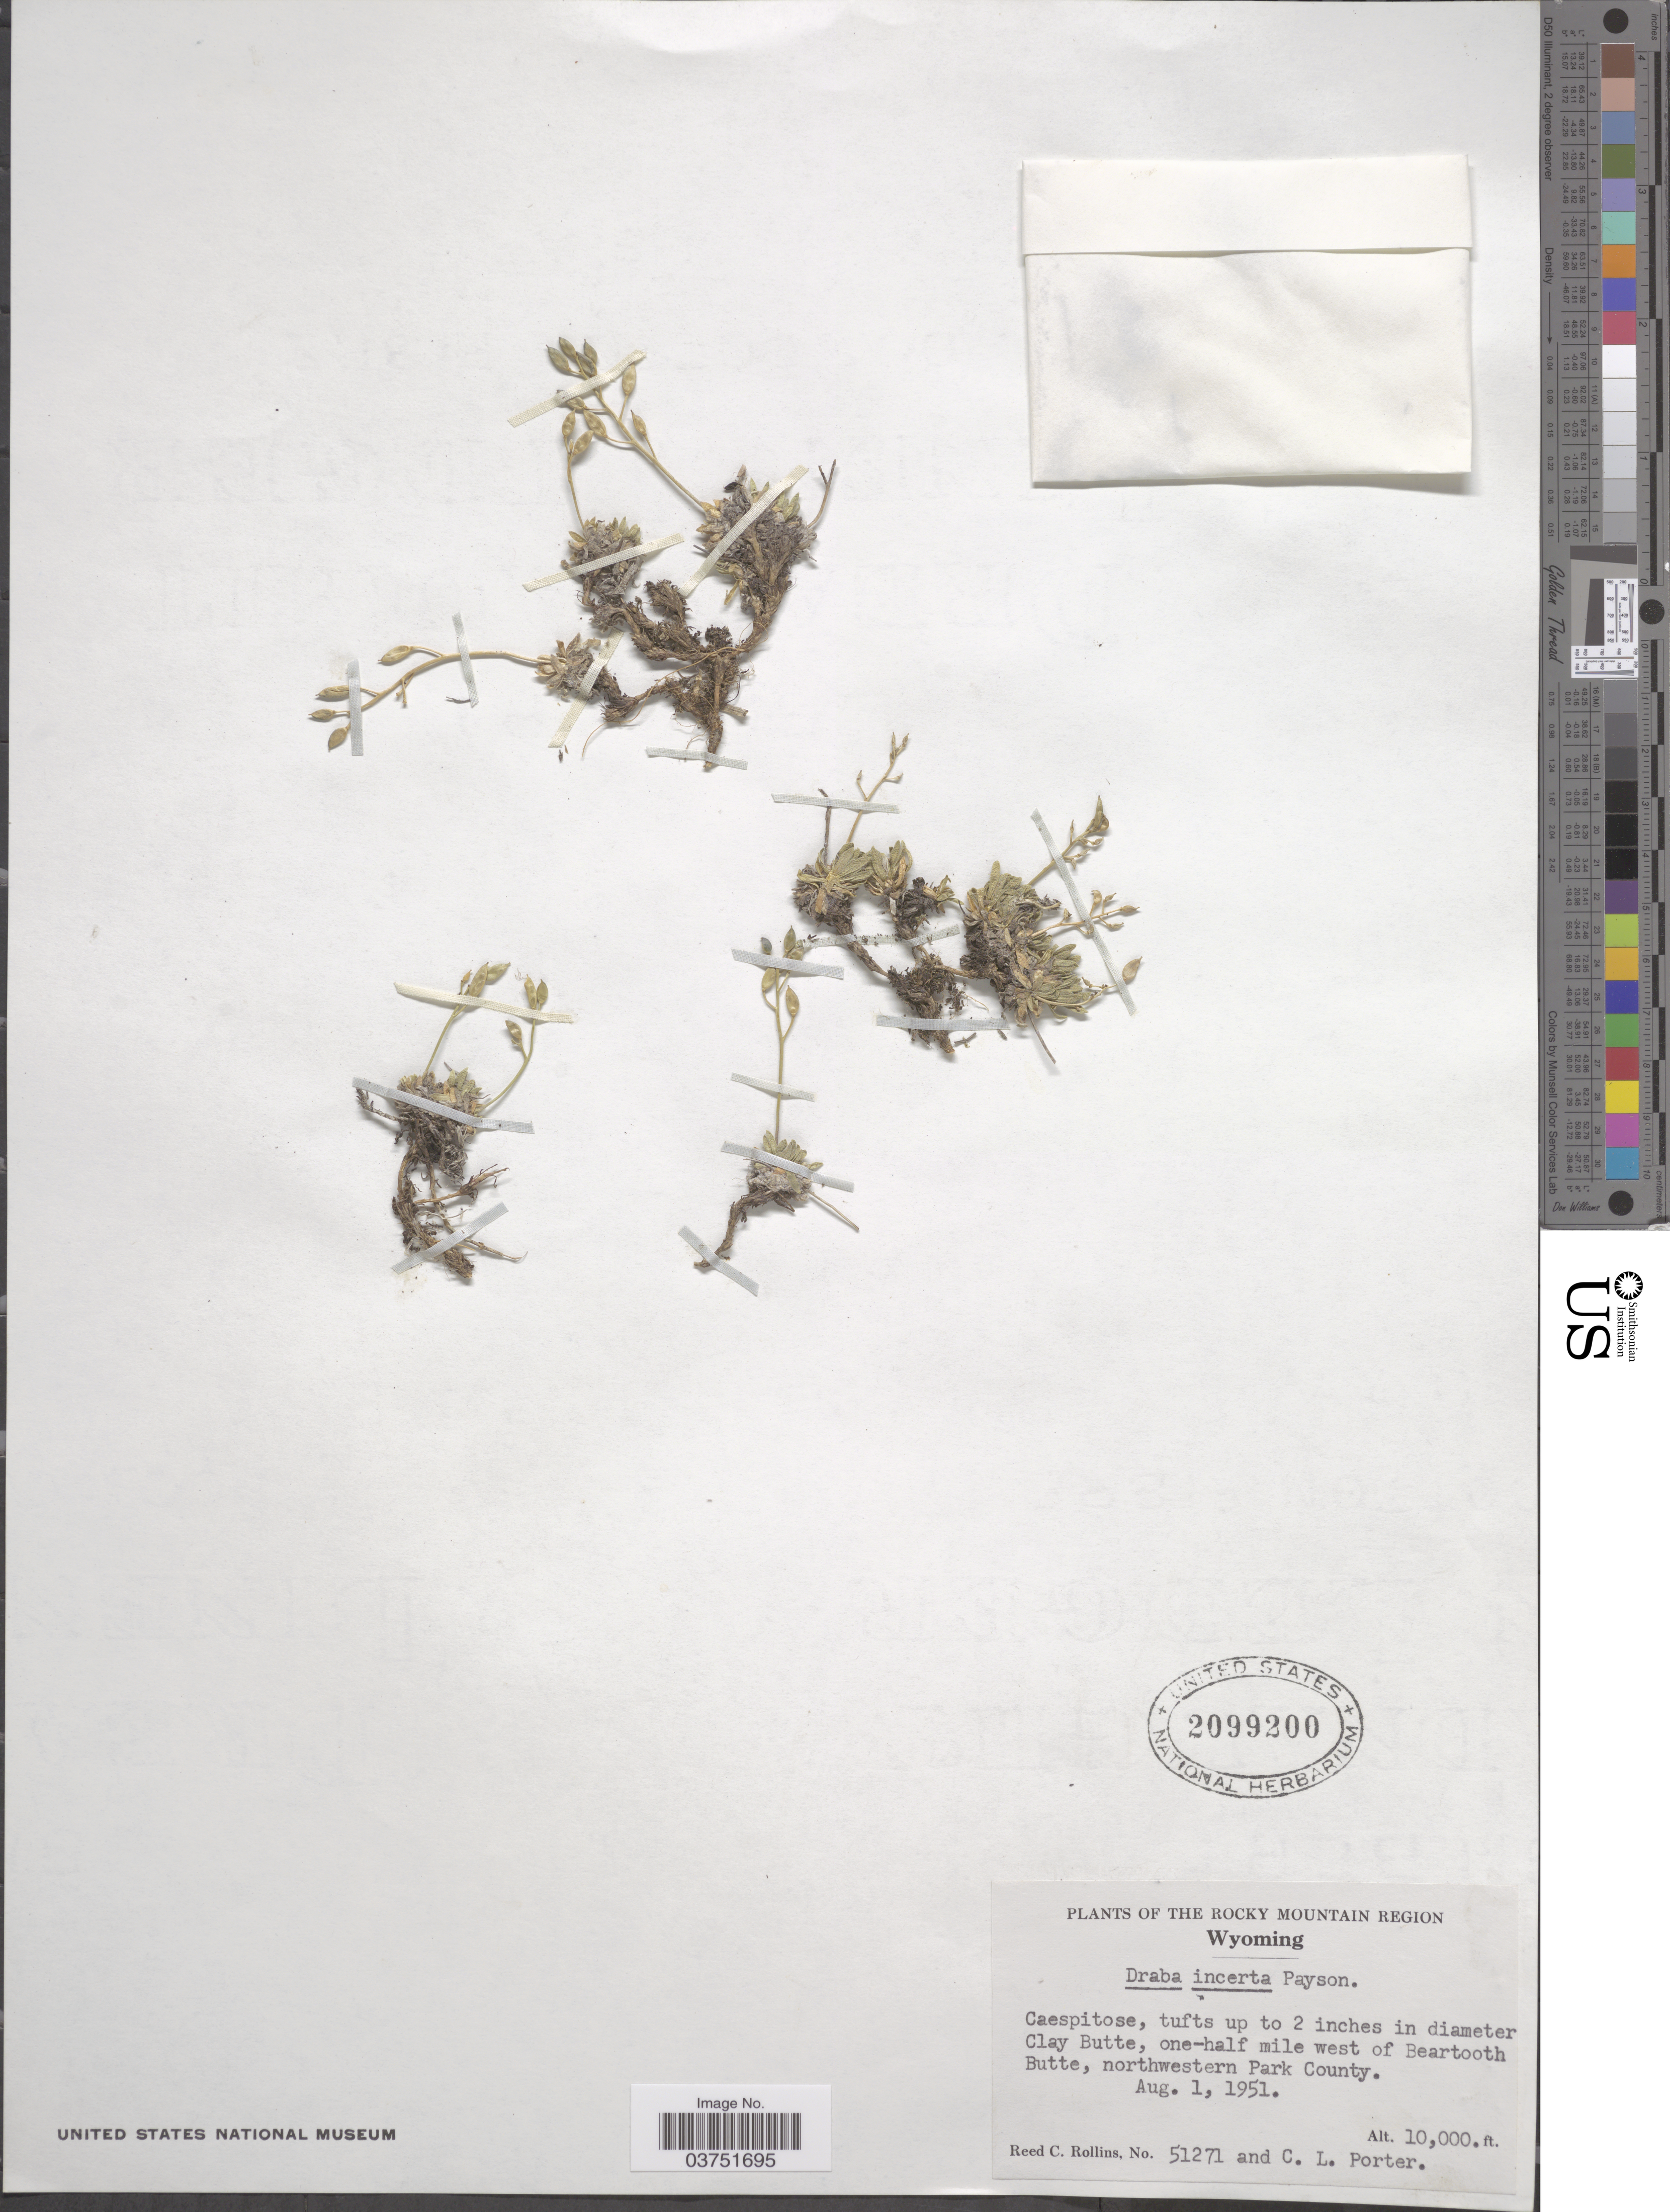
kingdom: Plantae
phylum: Tracheophyta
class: Magnoliopsida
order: Brassicales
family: Brassicaceae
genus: Draba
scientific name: Draba incerta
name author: Payson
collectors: R. C. Rollins & C. L. Porter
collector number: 51271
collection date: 1951-08-01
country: United States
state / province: Wyoming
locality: Rocky Mountain Region. Clay Butte, one-half mile west of Beartooth Butte, northwestern Park County.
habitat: clay butte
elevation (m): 3048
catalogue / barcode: US 2099200